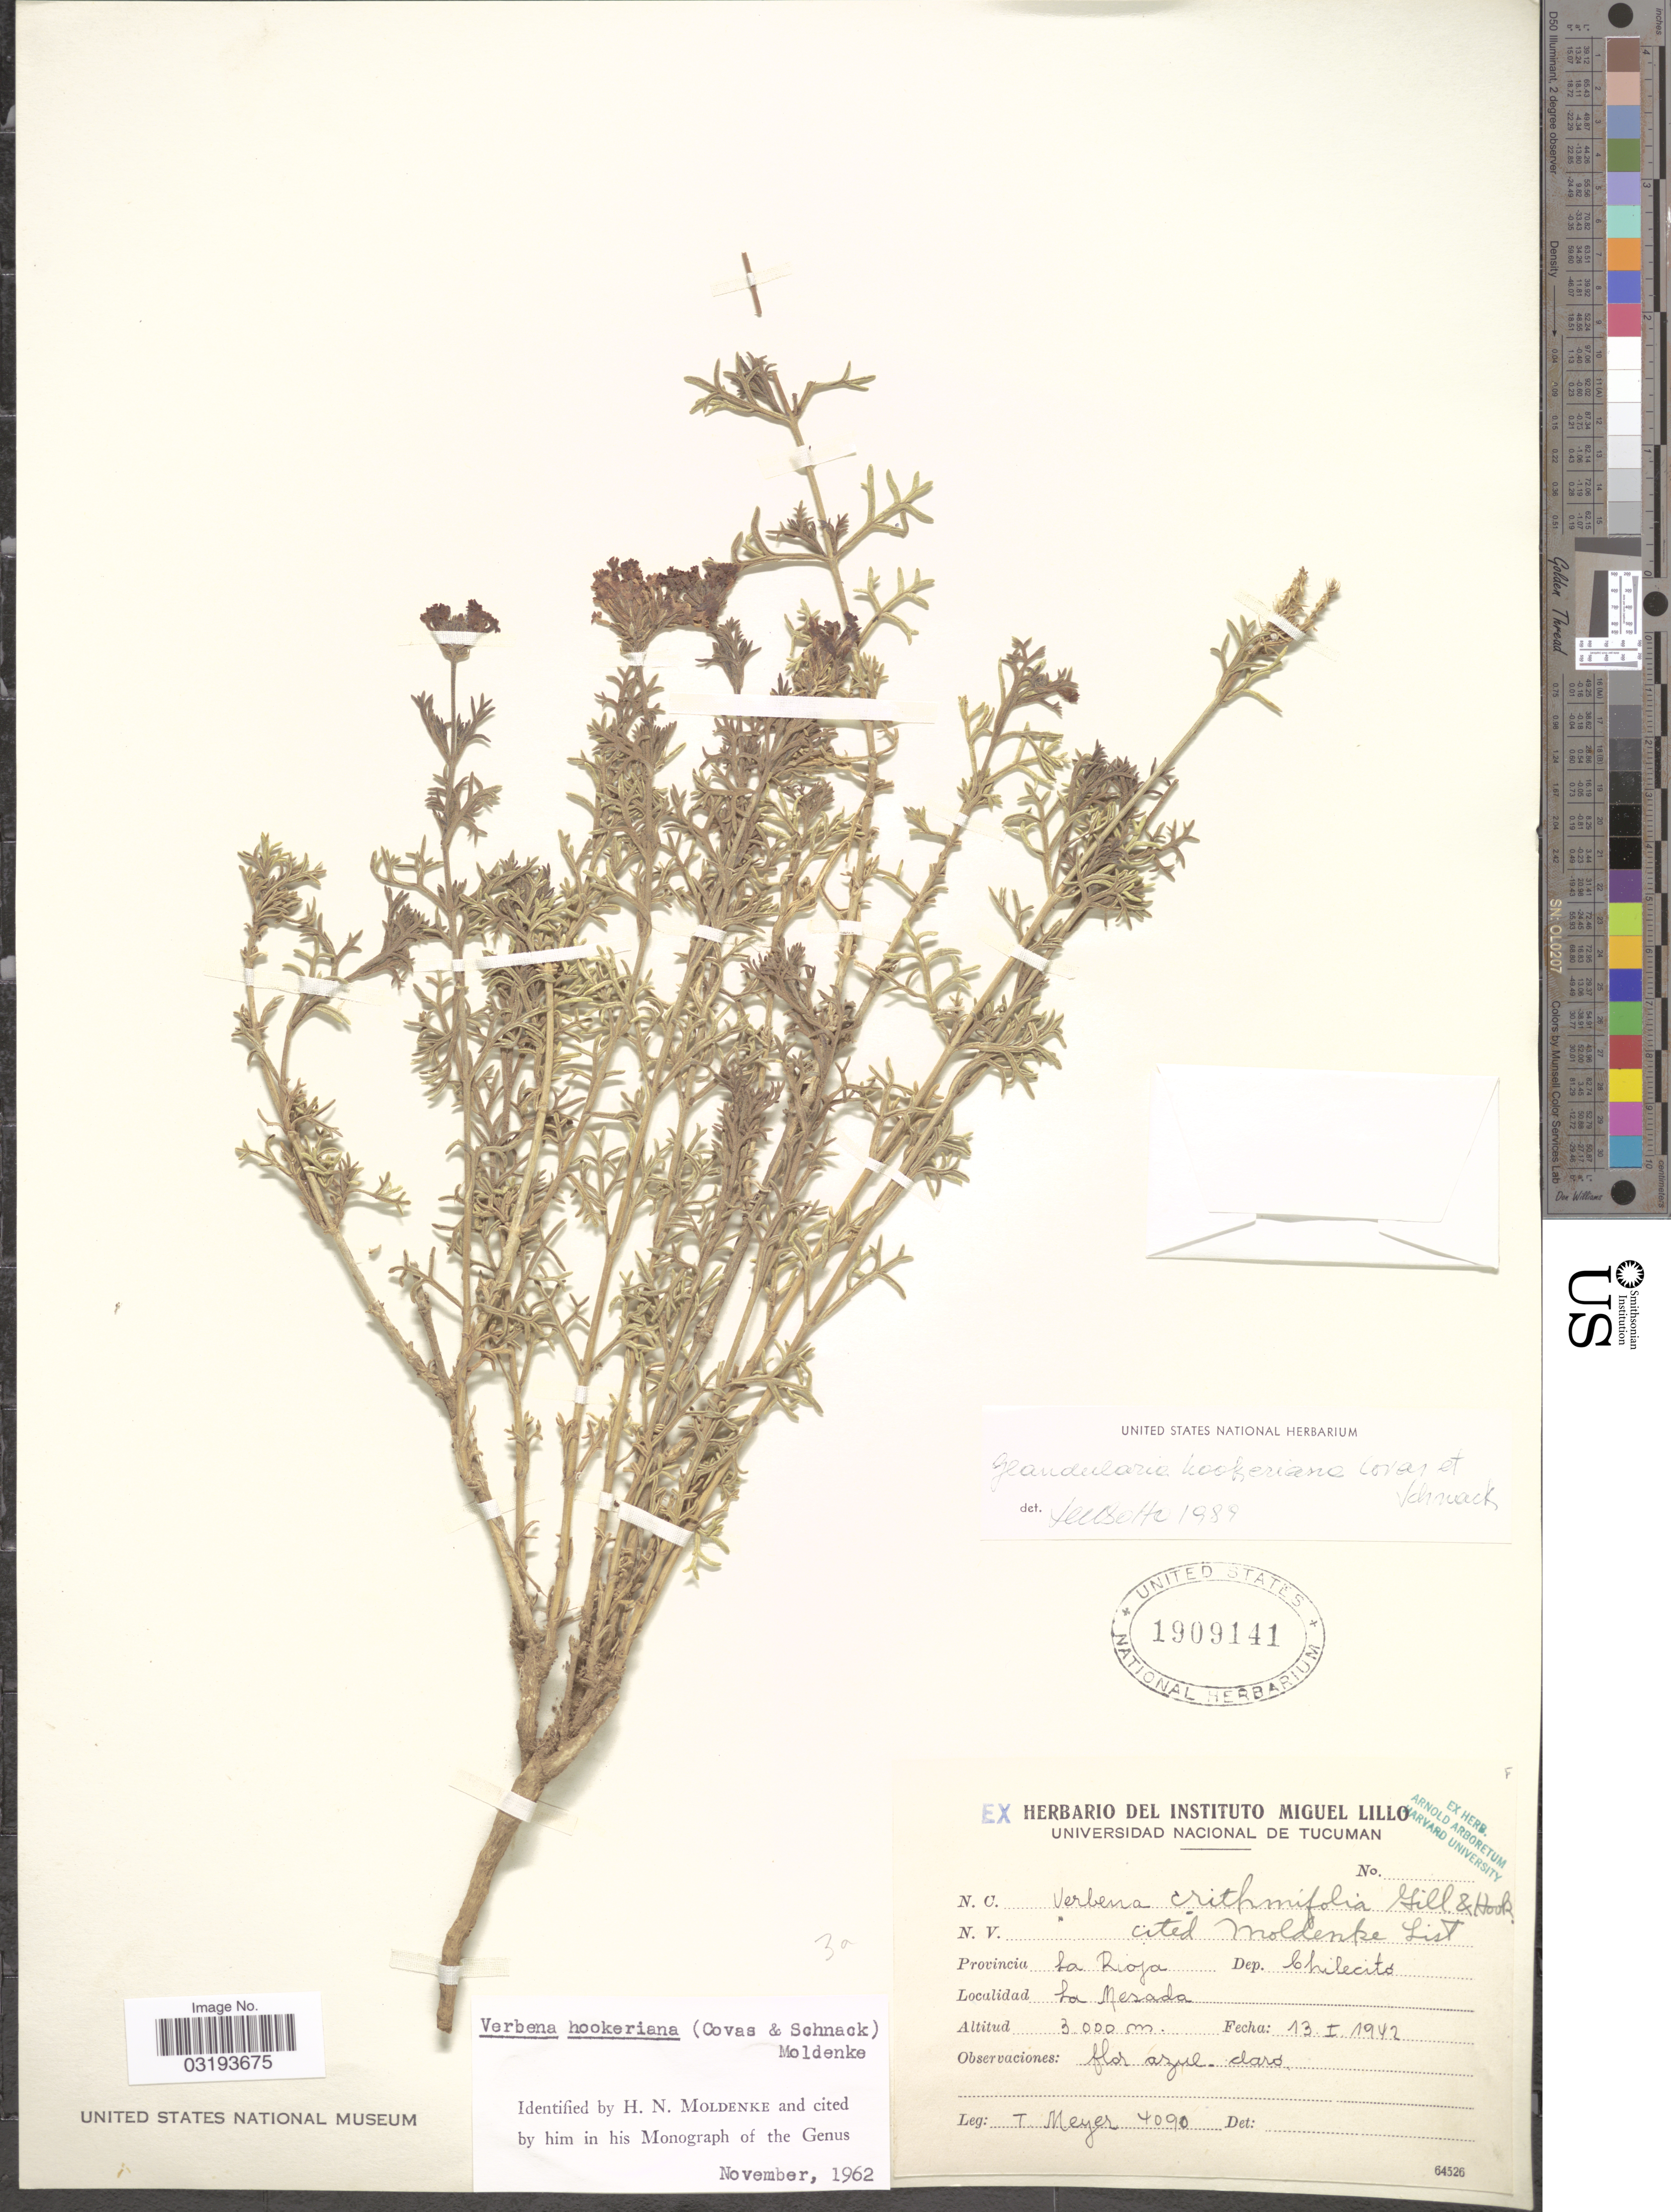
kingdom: Plantae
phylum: Tracheophyta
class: Magnoliopsida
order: Lamiales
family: Verbenaceae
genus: Verbena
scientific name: Verbena hookeriana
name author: (Covas & Schack) Moldenke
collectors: T. Meyer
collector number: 4090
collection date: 1942-01-13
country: Argentina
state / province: La Rioja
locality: Provincia La Rioja. Dep. Chilecitó. La Mesada.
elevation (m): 3000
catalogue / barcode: US 1909141